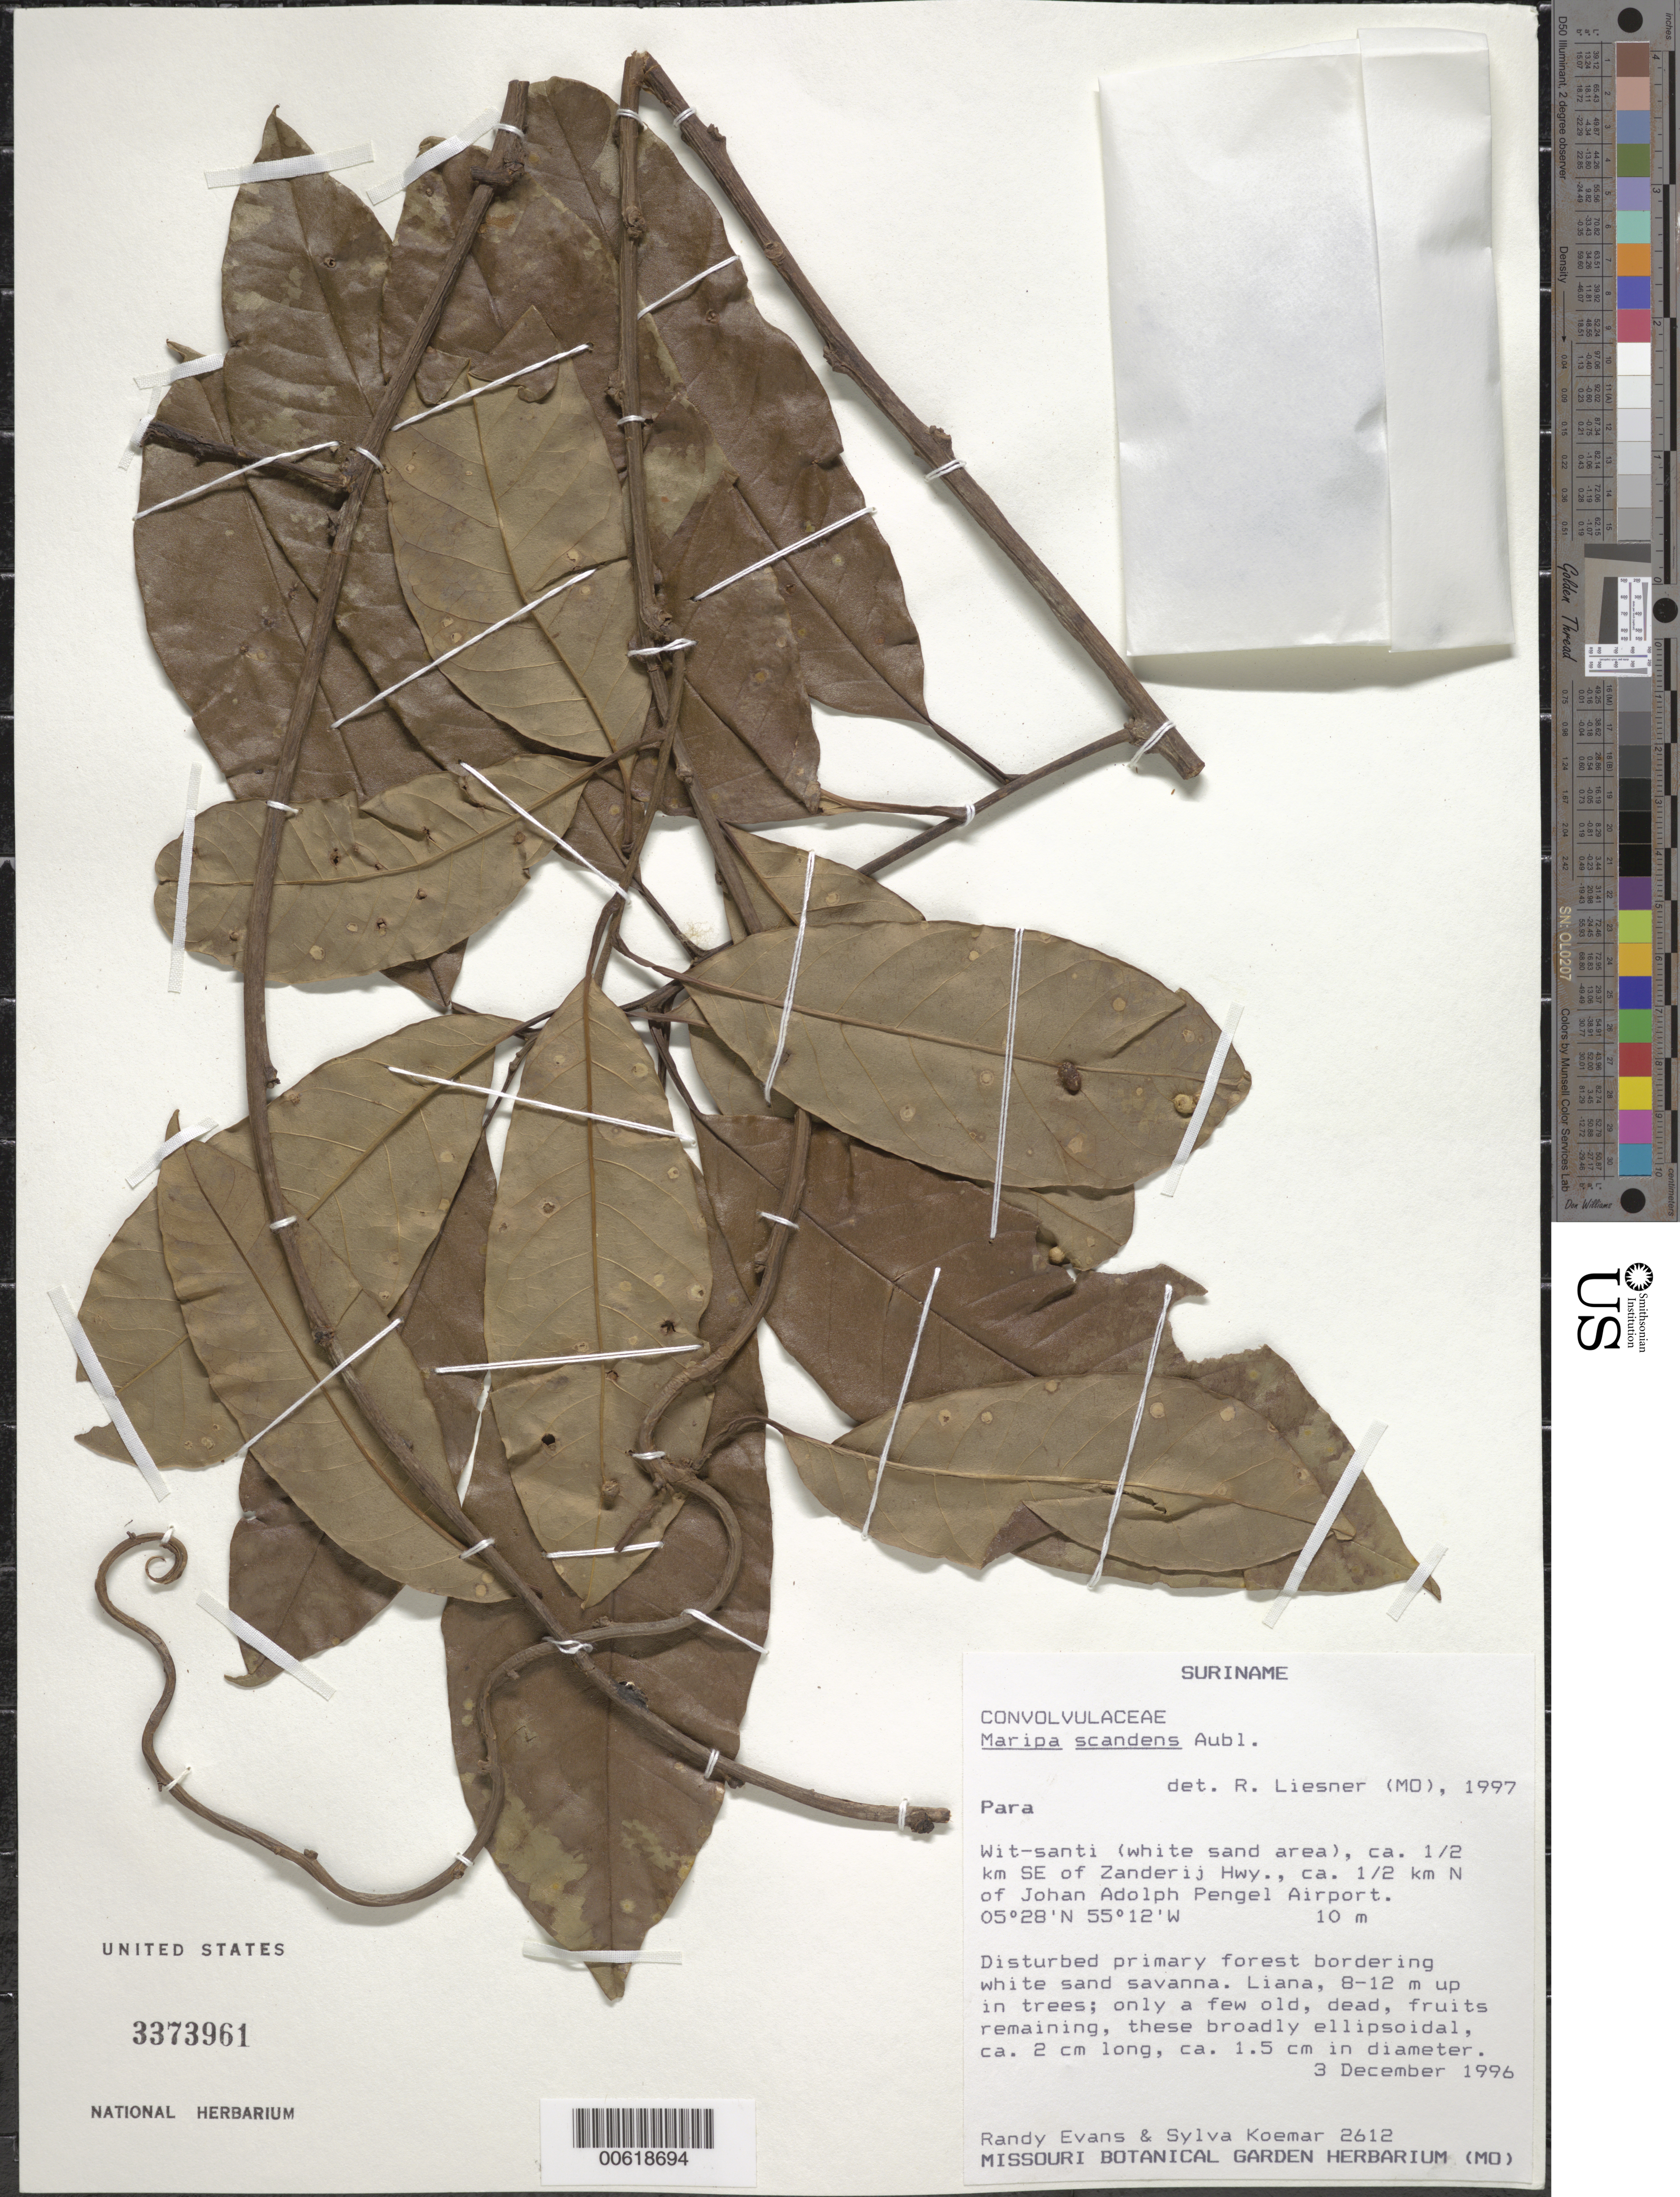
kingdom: Plantae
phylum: Tracheophyta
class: Magnoliopsida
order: Solanales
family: Convolvulaceae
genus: Maripa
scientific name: Maripa scandens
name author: Aubl.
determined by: Liesner, R. L.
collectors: R. Evans & S. Koemar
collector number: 2612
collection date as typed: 3-Dec-96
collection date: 1996-12-03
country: Suriname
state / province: Para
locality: Wit-santi, 0.5 km SE of Zanderij Hwy., 0.5 km N of Johan Adolph Pengel Airport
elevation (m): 10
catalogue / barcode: US 3373961